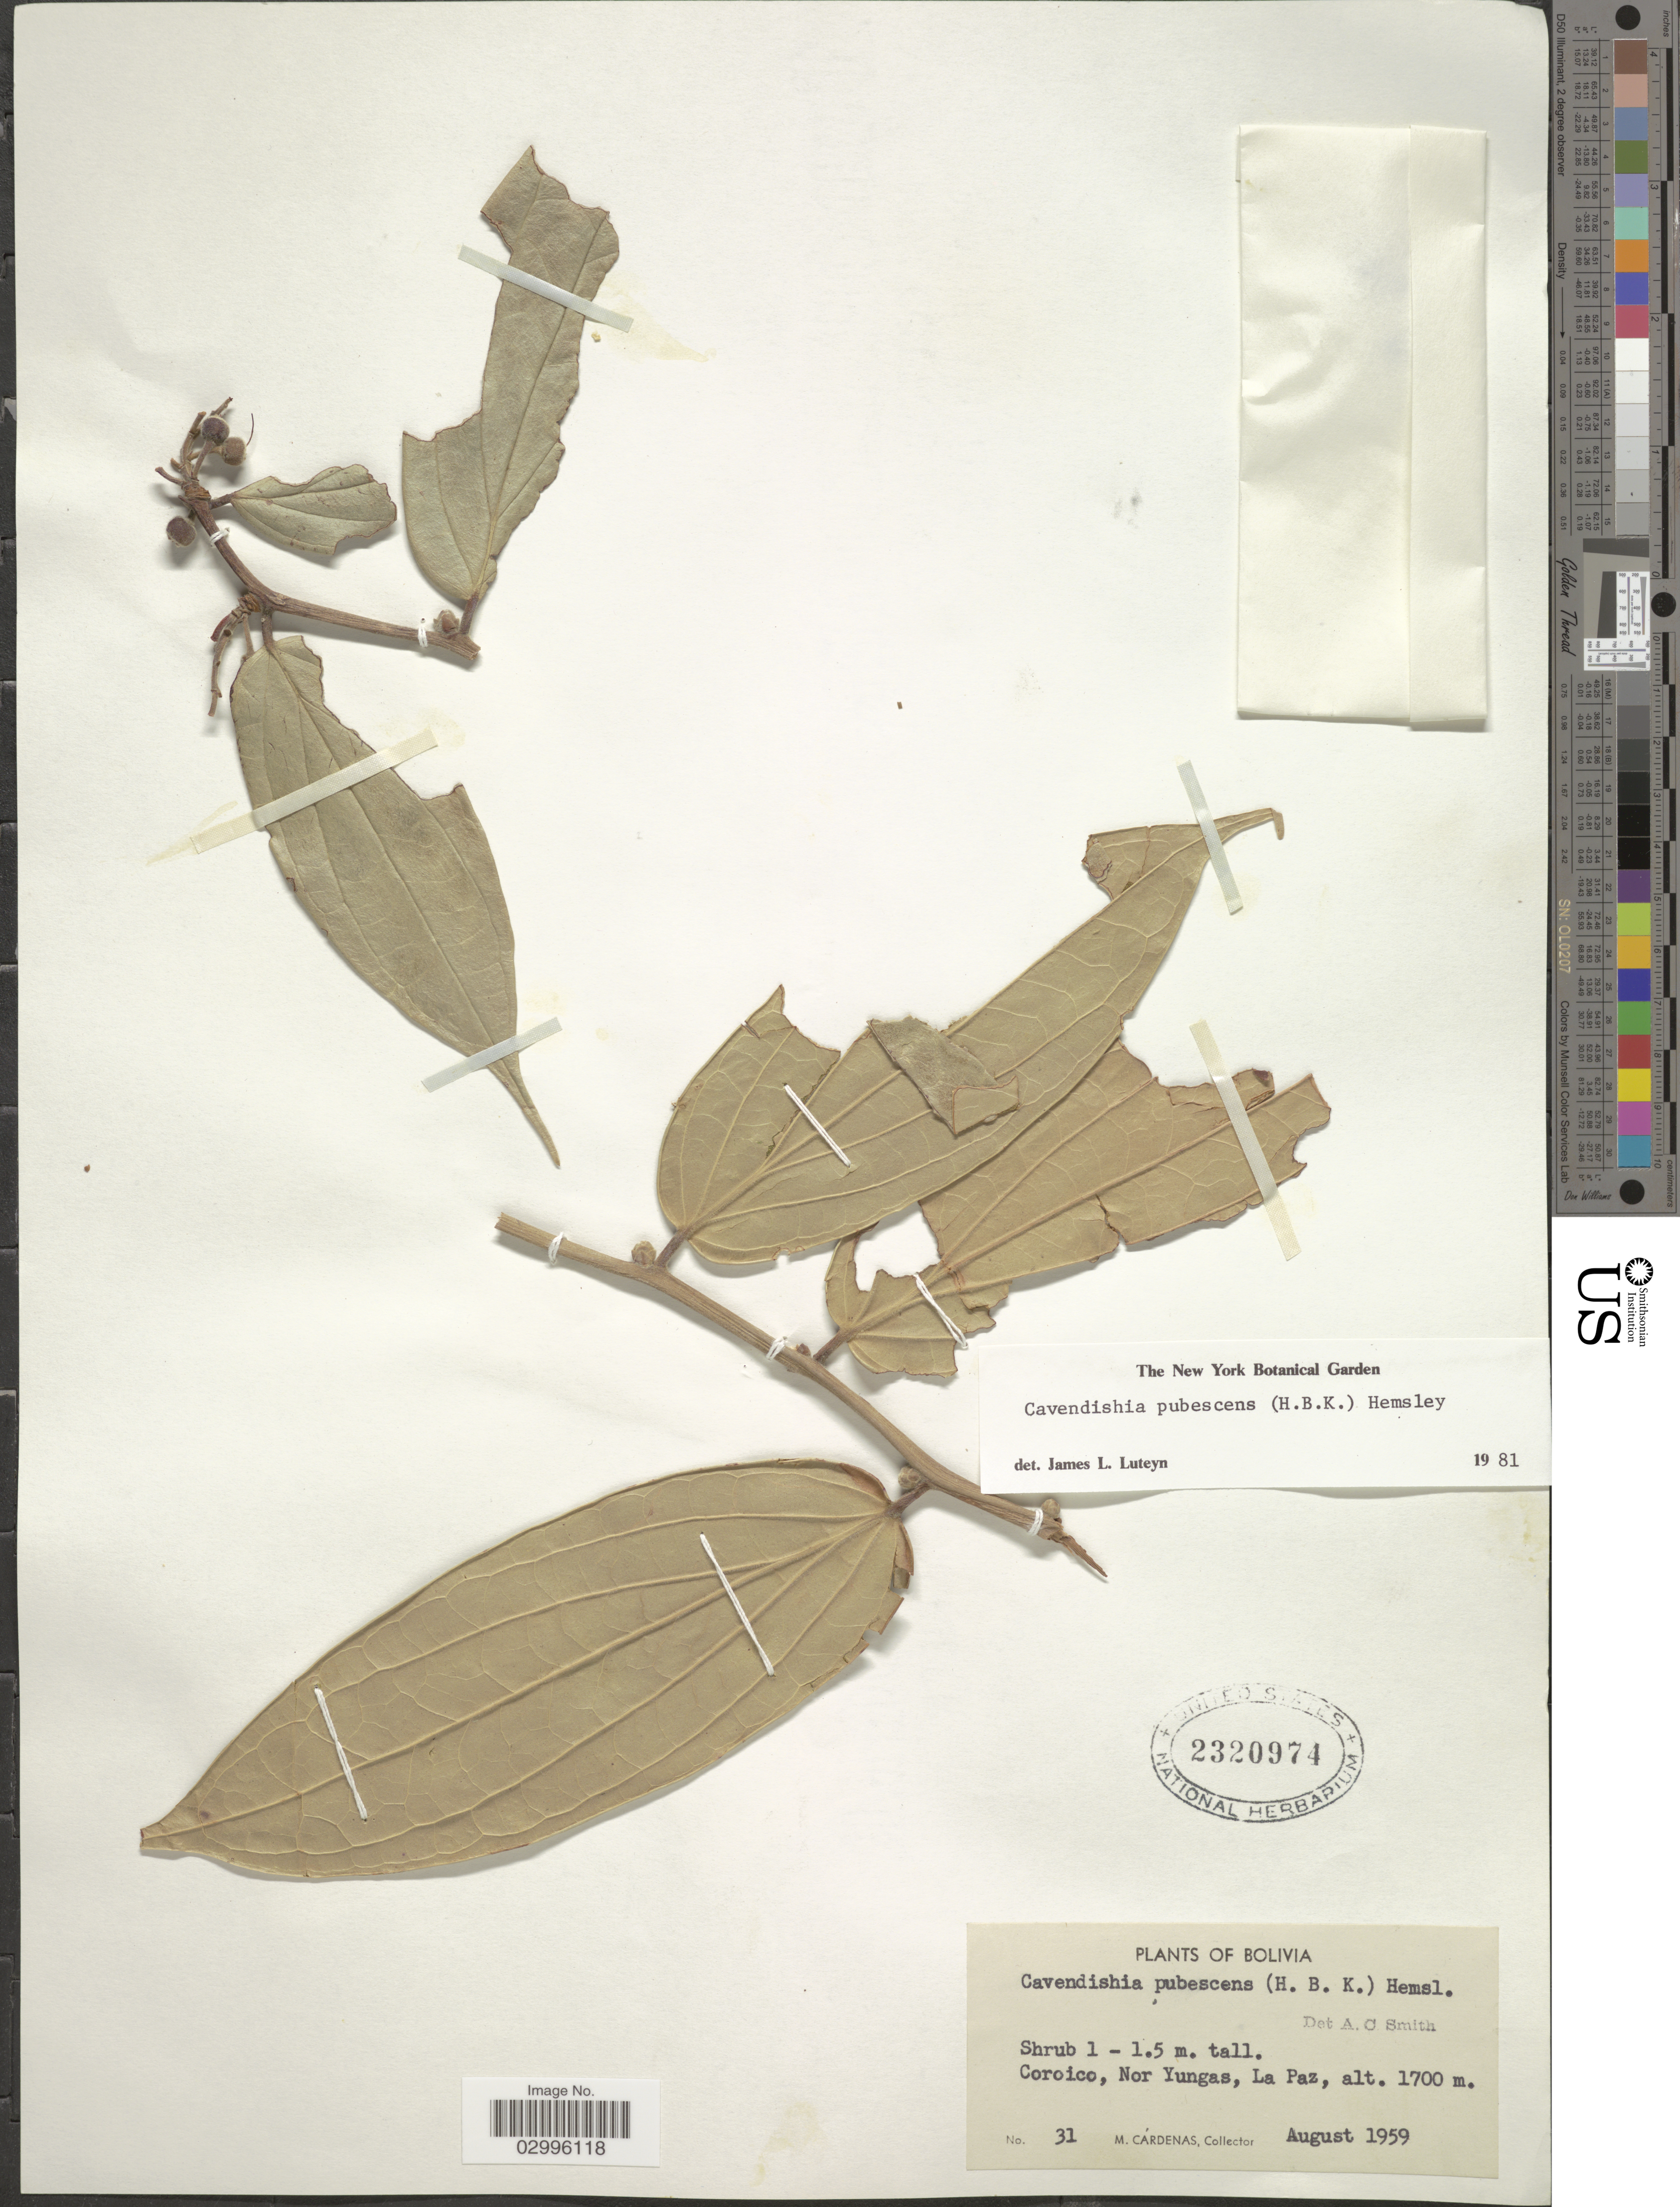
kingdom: Plantae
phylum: Tracheophyta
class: Magnoliopsida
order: Ericales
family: Ericaceae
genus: Cavendishia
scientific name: Cavendishia pubescens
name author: (Kunth) Hemsl.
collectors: M. Cárdenas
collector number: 31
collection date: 1959-08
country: Bolivia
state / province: La Paz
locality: Coroico, Nor Yungas.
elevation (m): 1700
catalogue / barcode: US 2320974